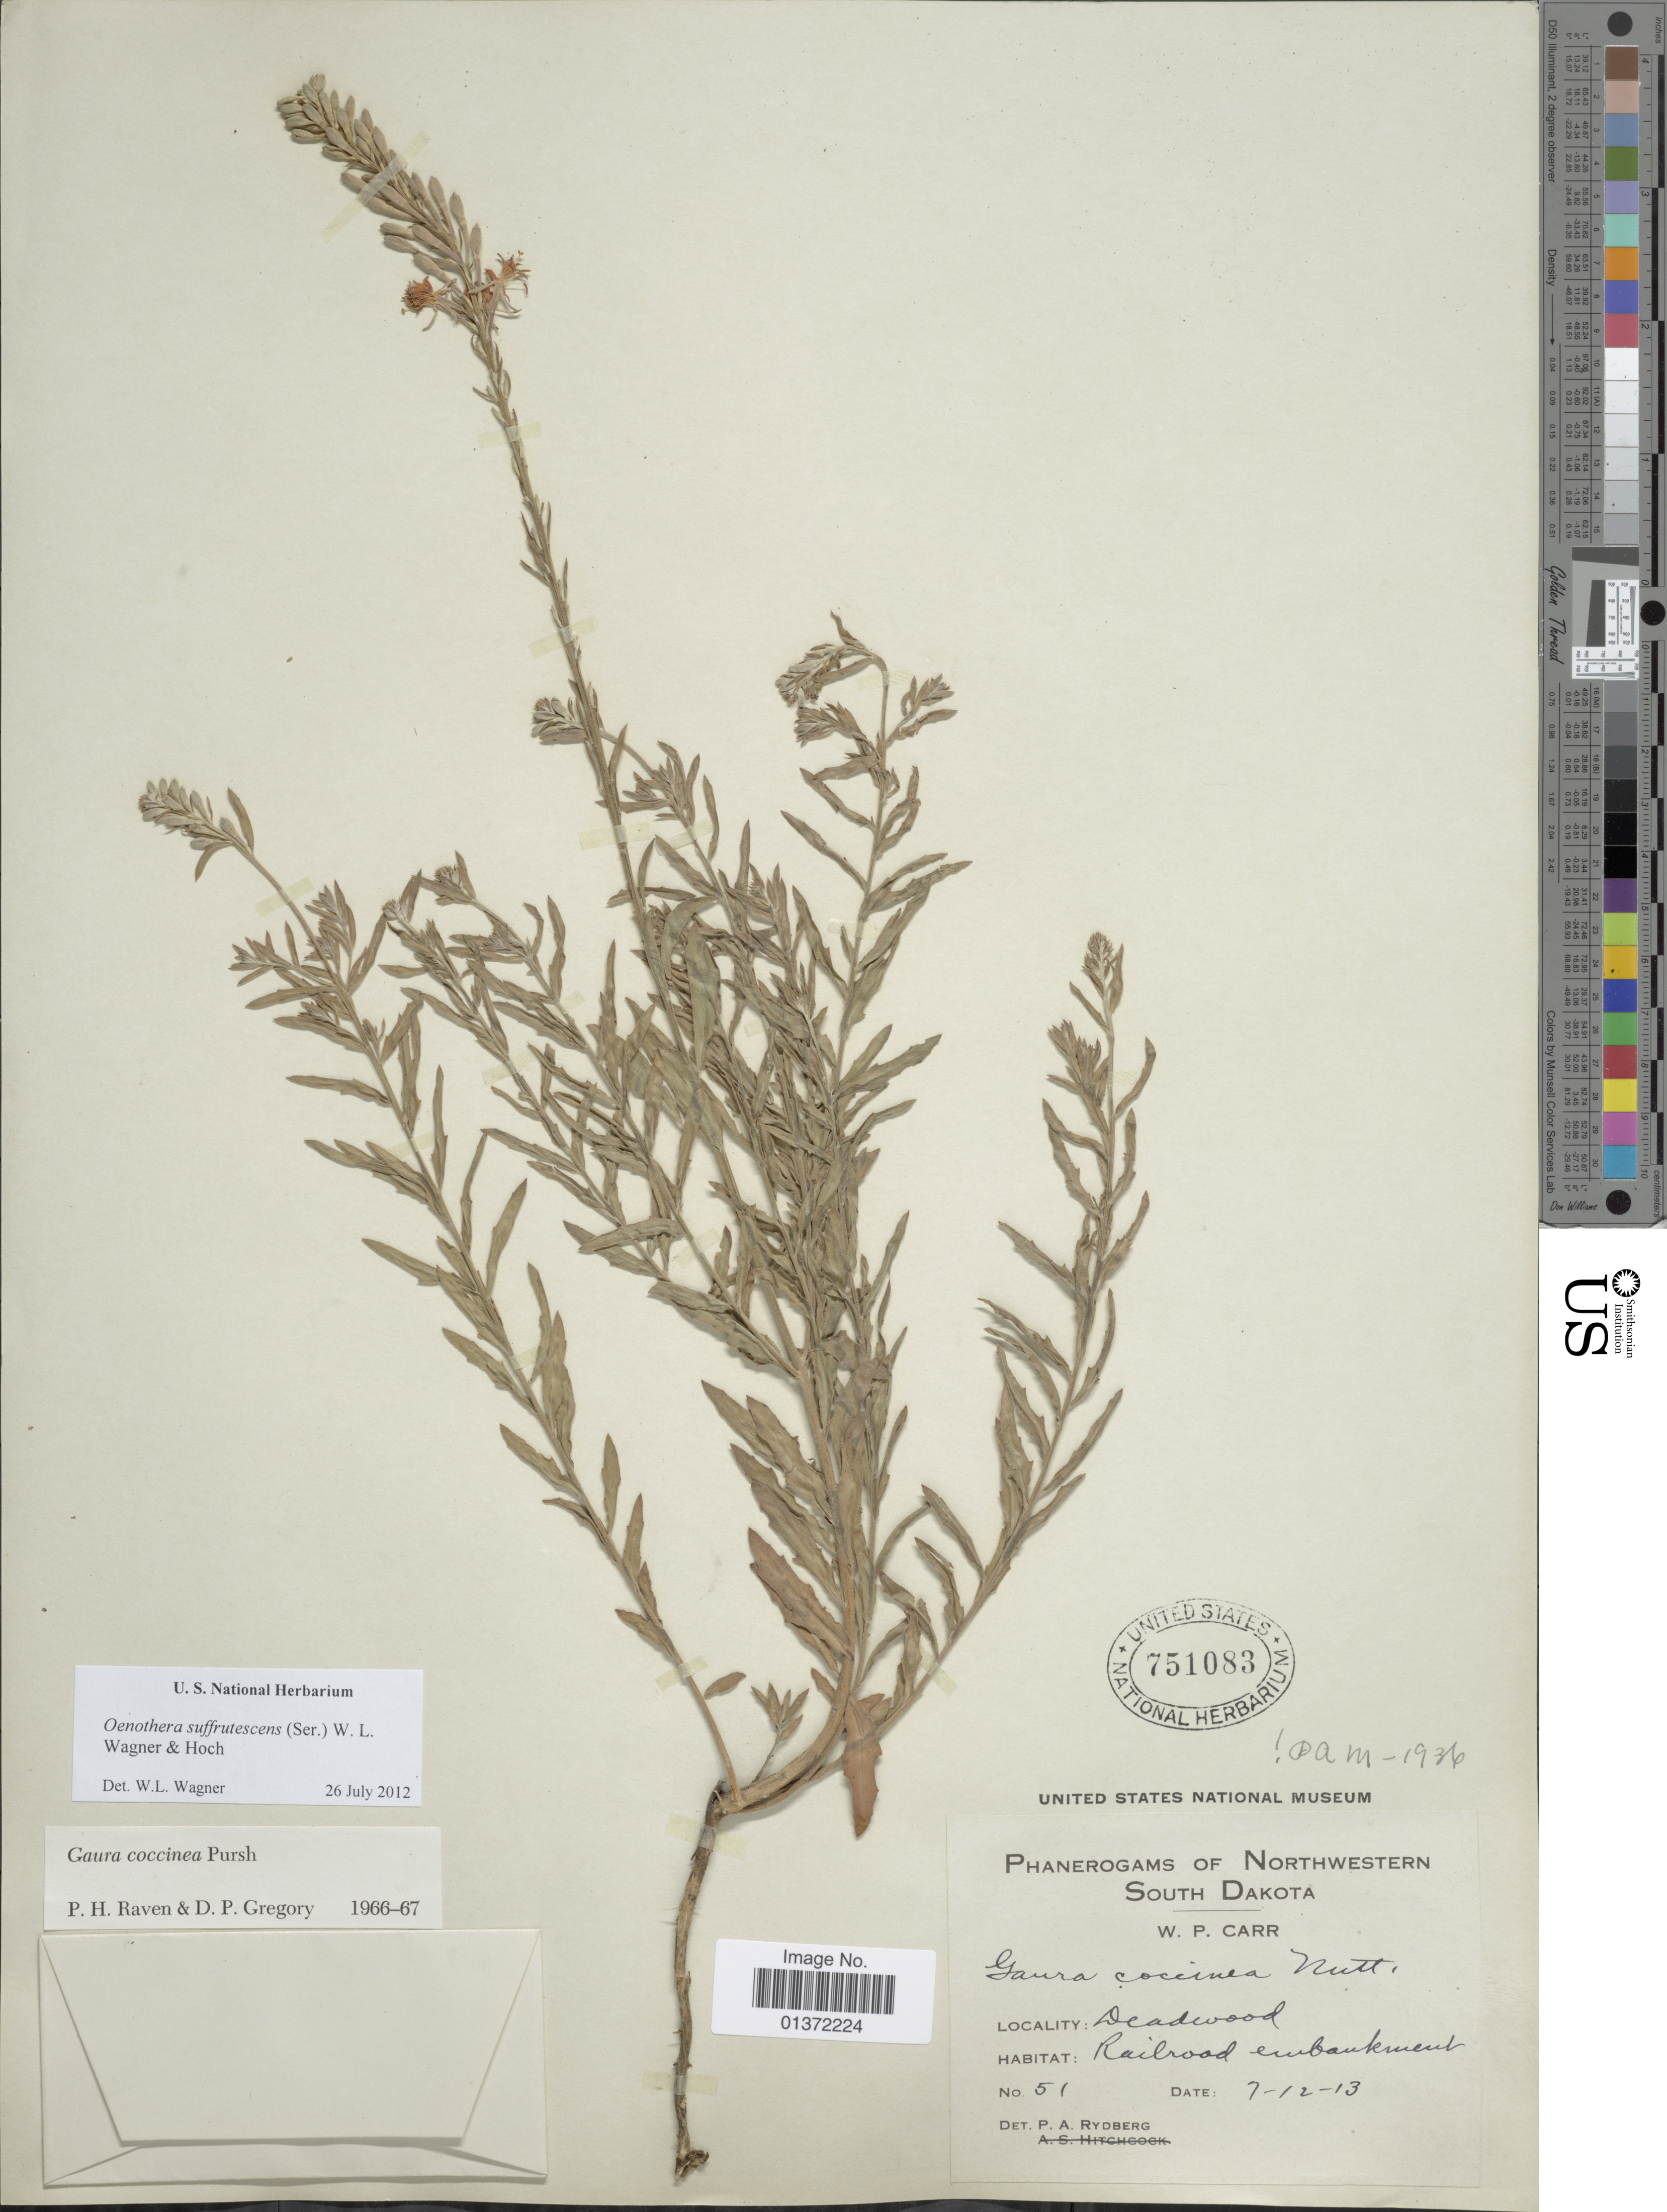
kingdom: Plantae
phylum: Tracheophyta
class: Magnoliopsida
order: Myrtales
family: Onagraceae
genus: Oenothera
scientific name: Oenothera suffrutescens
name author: (Ser.) W.L. Wagner & Hoch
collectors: P. A. Rydberg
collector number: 51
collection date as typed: Transcribed d/m/y: 7/12/13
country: United States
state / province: South Dakota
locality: Northwestern South Dakota, Deadwood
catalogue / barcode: US 751083